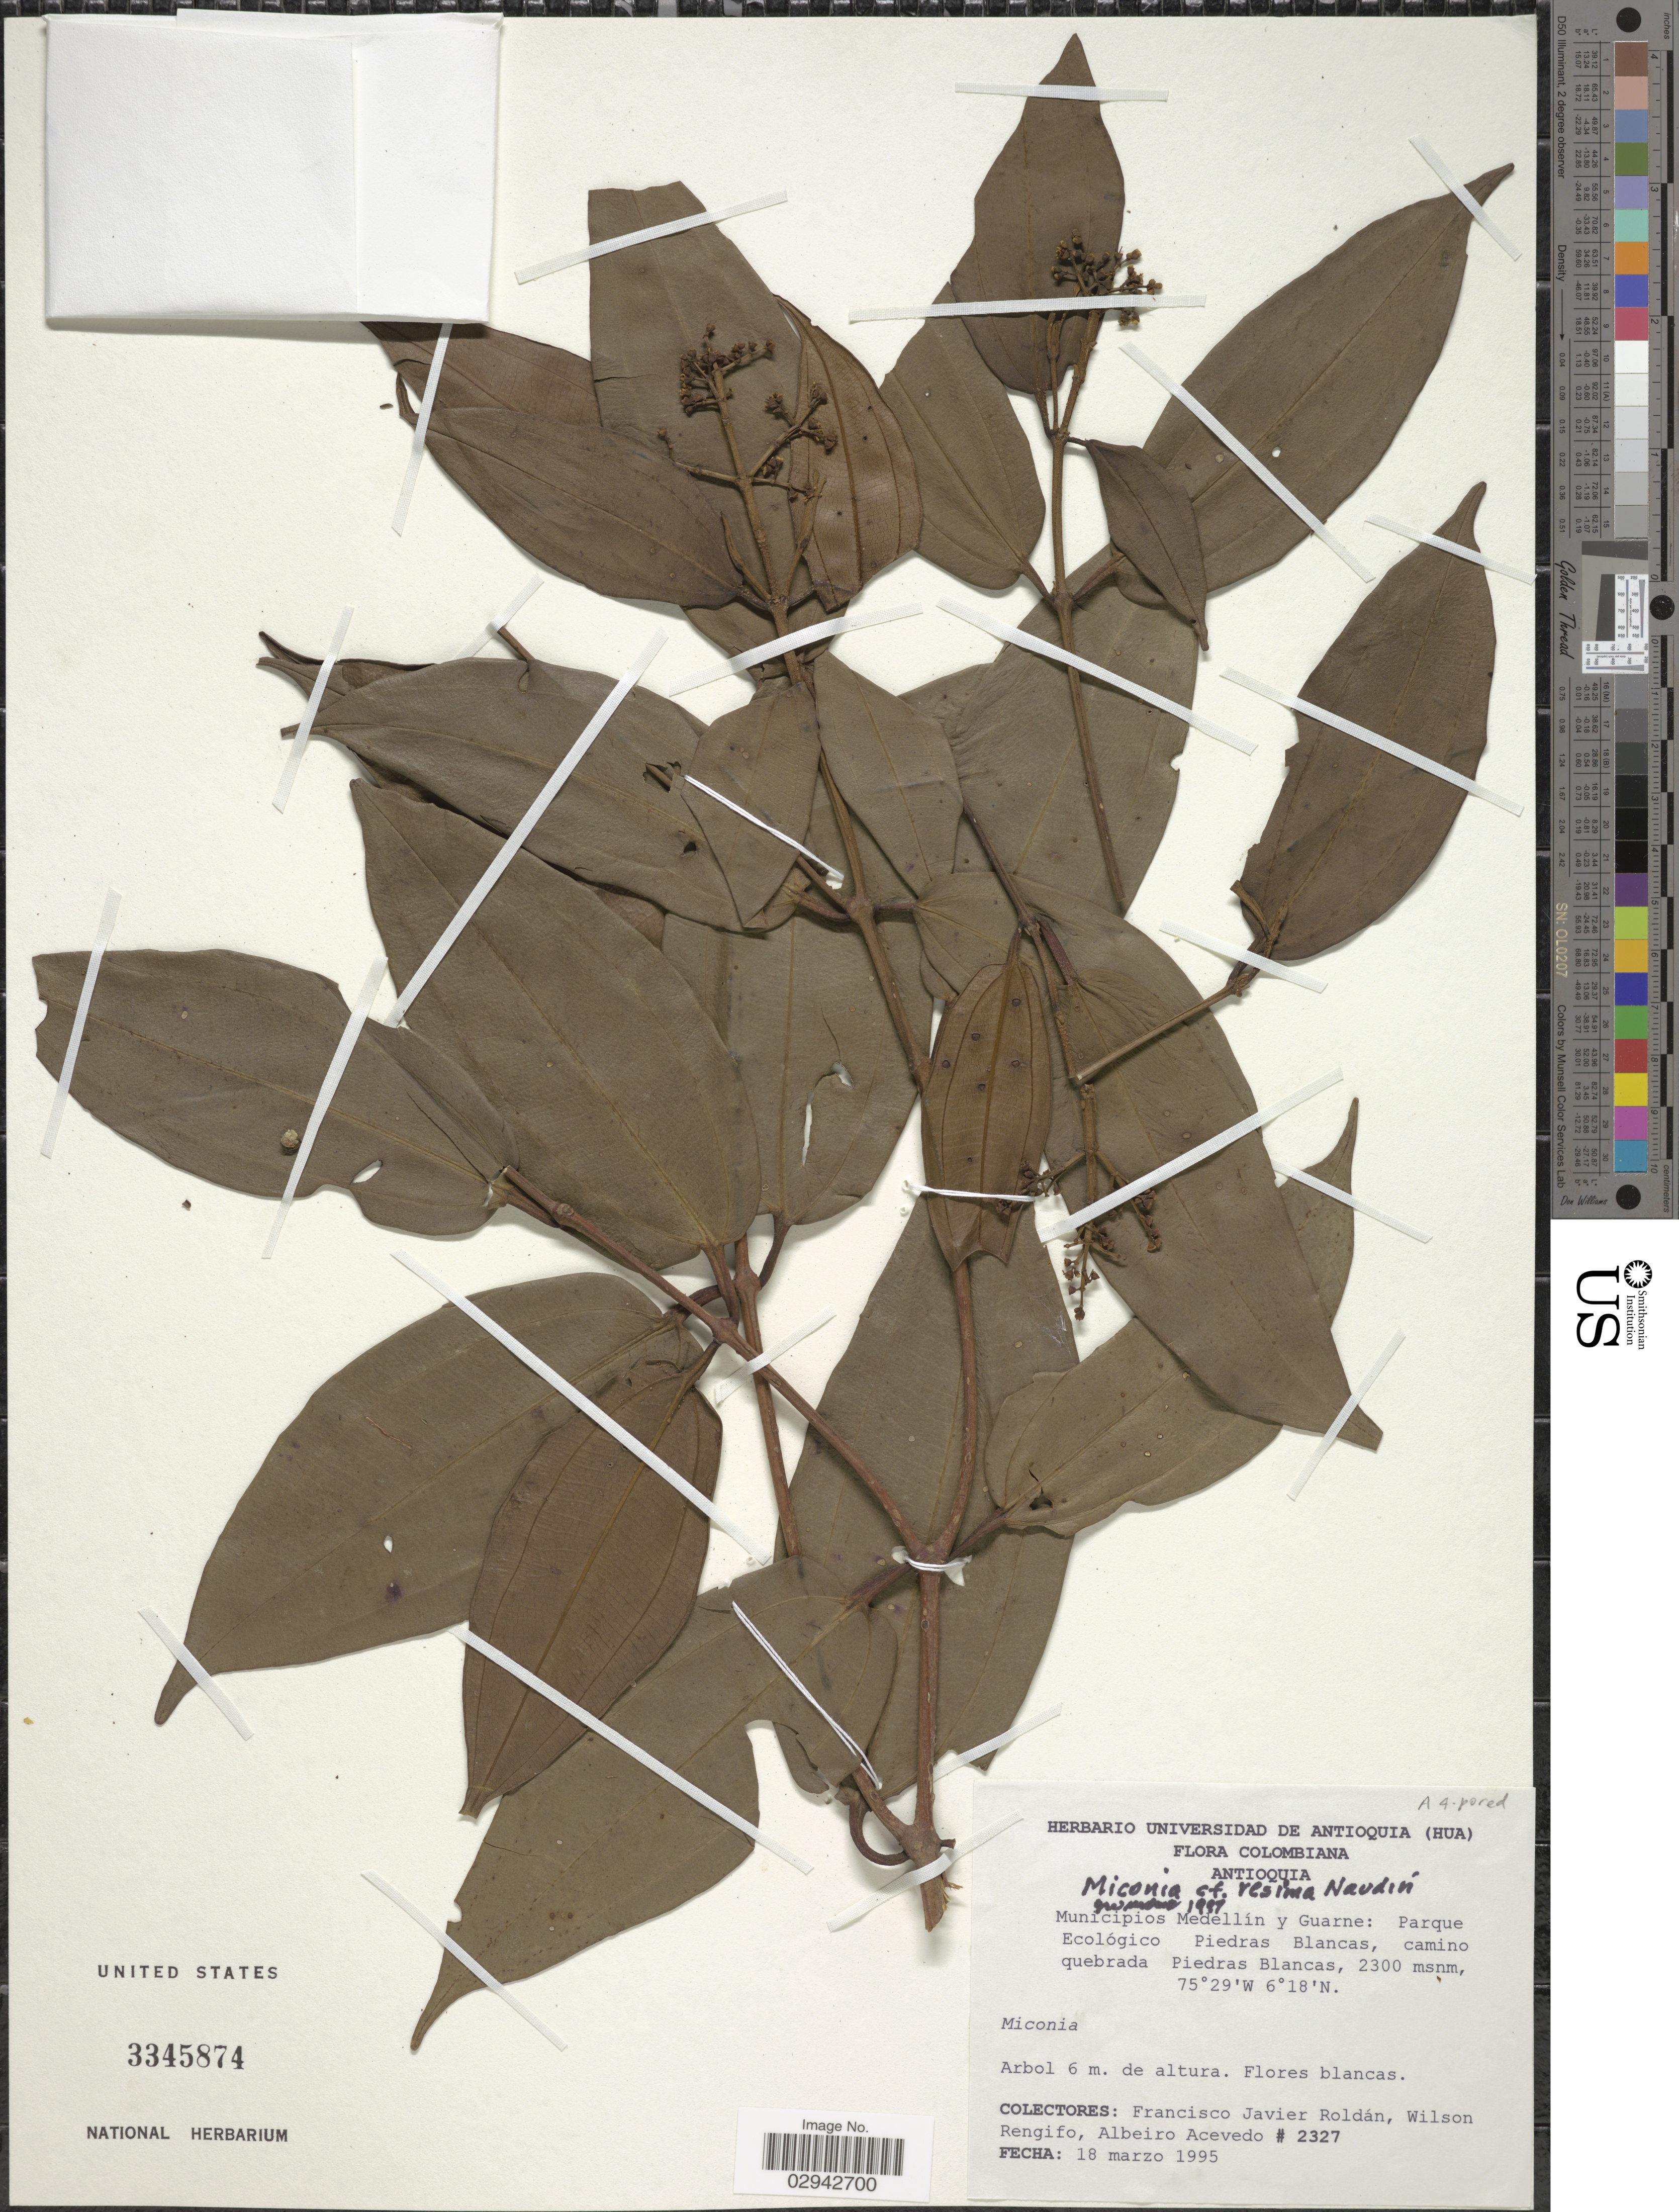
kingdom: Plantae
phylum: Tracheophyta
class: Magnoliopsida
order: Myrtales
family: Melastomataceae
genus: Miconia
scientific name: Miconia resima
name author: Naudin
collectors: F. J. Roldán, W. Rengifo & A. Acevedo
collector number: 2327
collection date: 1995-03-18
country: Colombia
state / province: Antioquia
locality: Municipios Medellín y Guarne: Parque Ecológico Piedras Blancas, camino quebrada Piedras Blancas.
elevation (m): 2300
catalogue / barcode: US 3345874